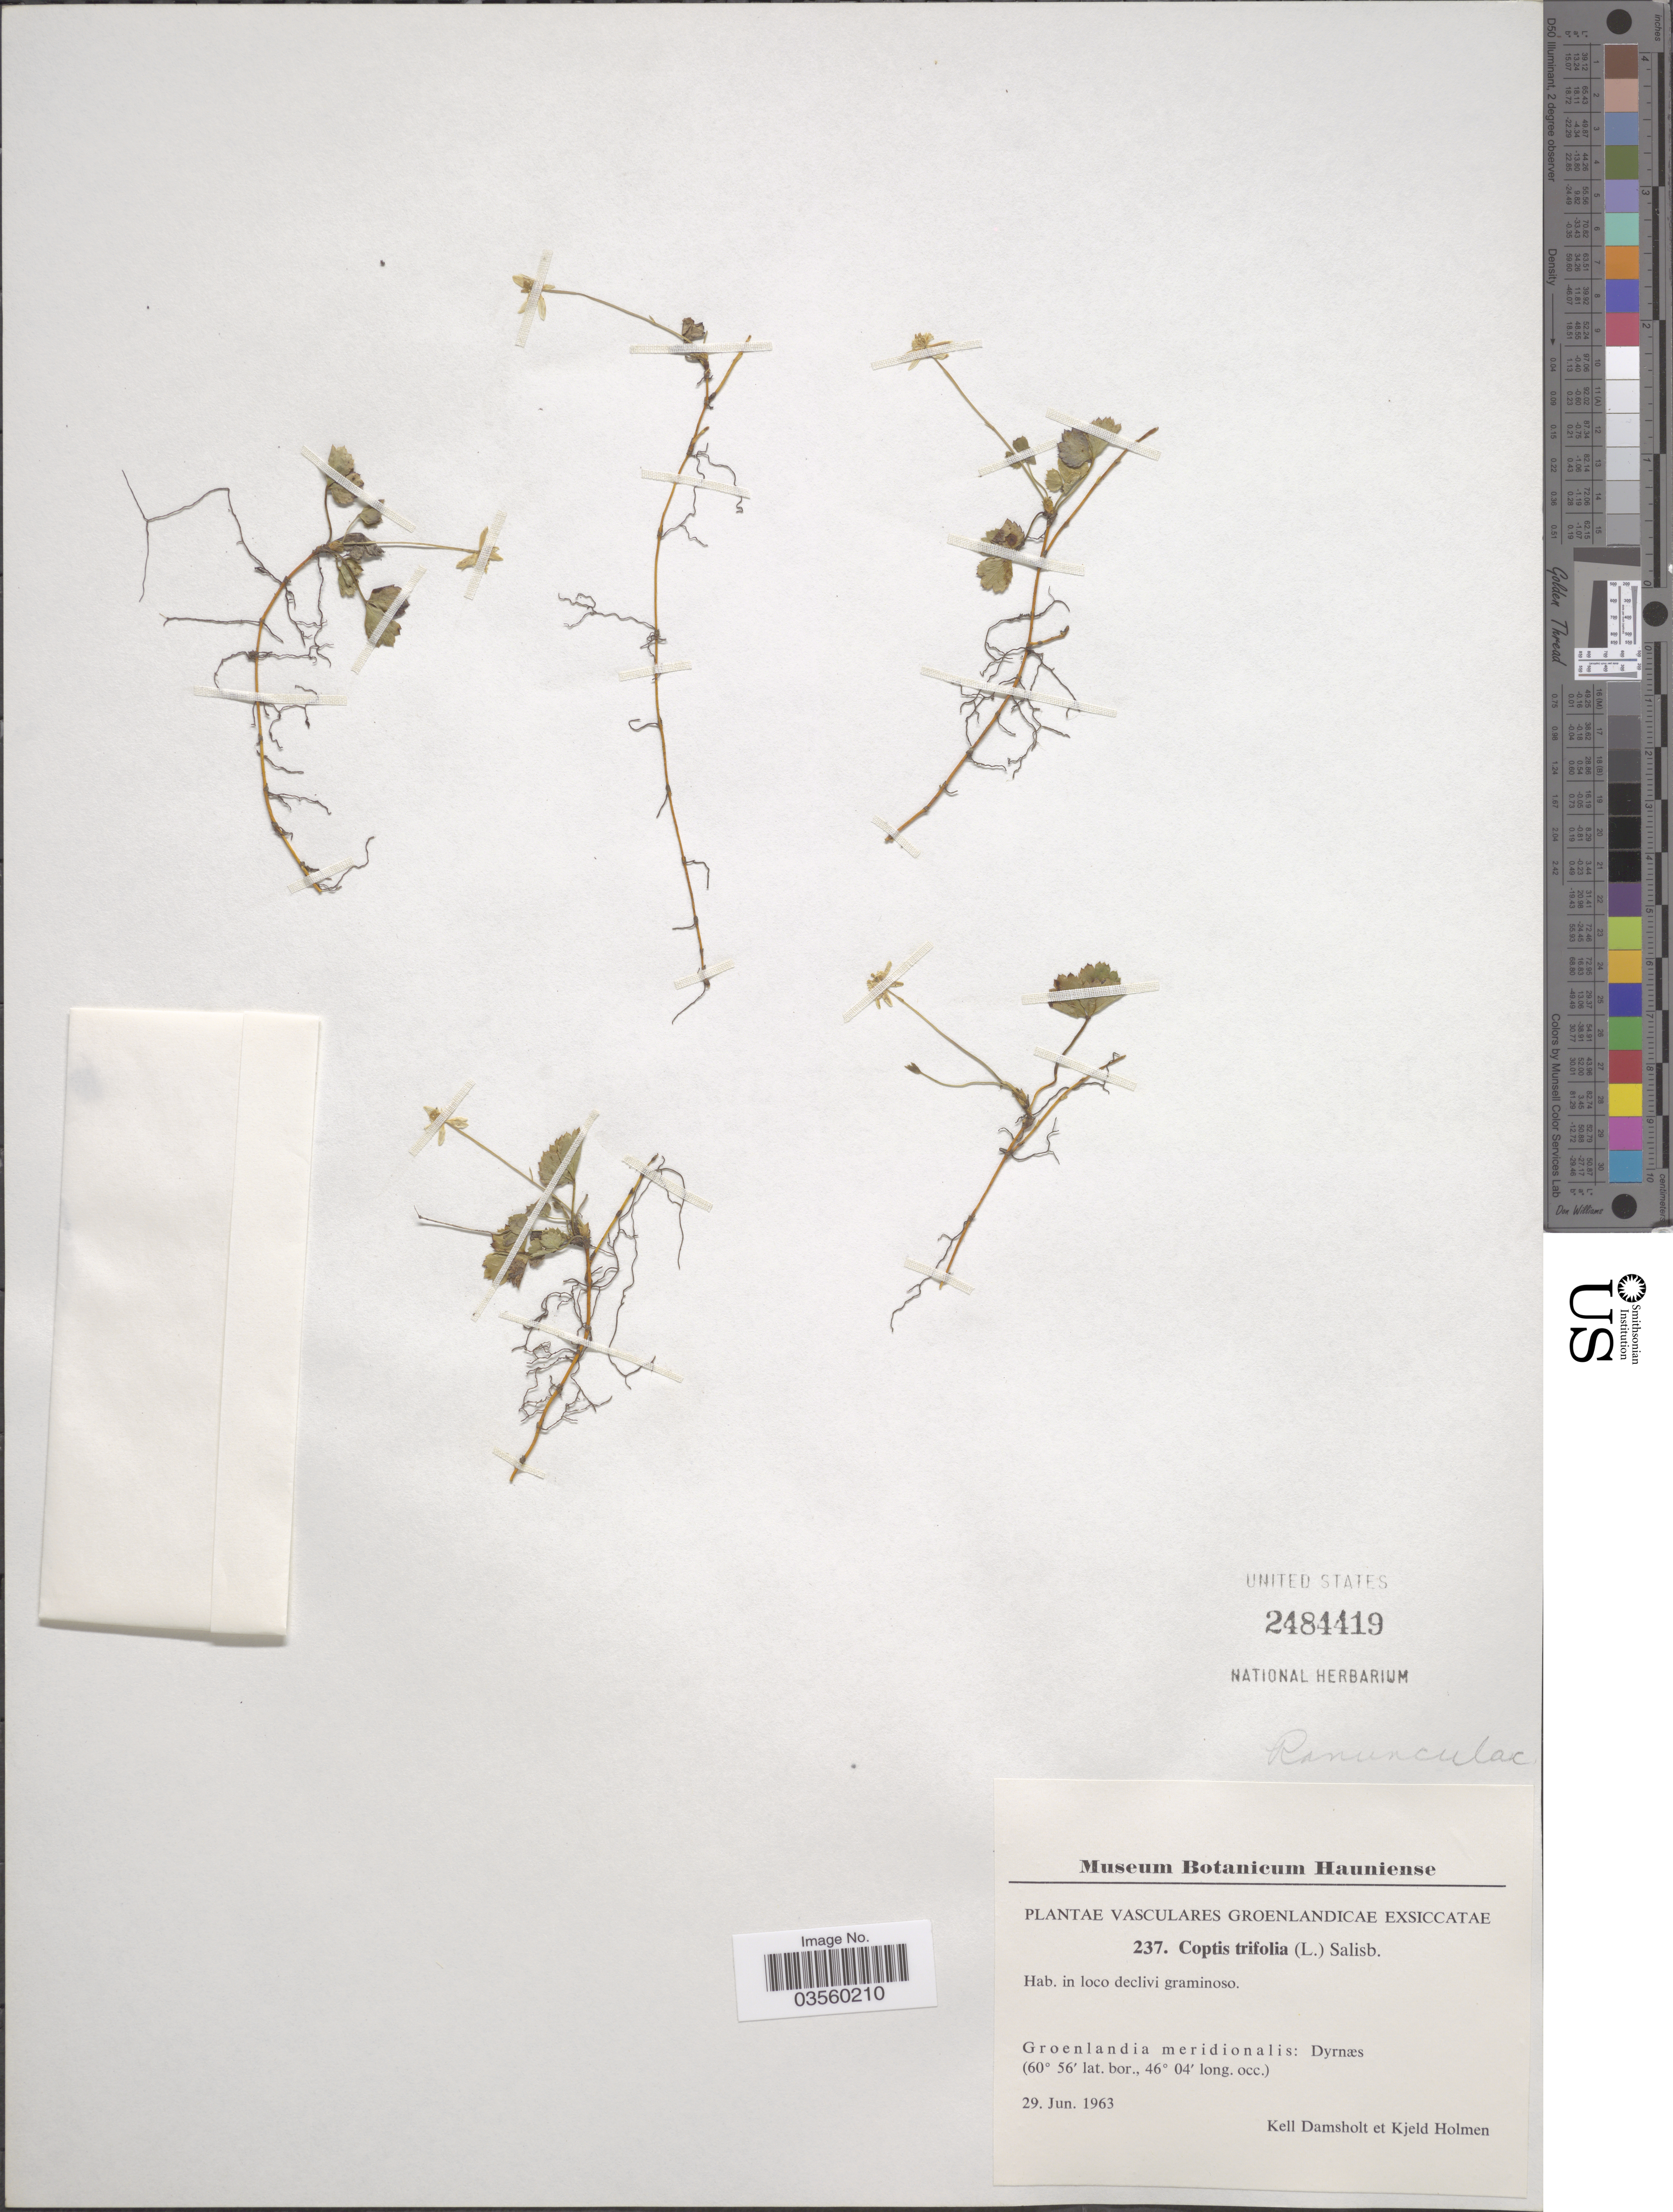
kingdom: Plantae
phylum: Tracheophyta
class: Magnoliopsida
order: Ranunculales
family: Ranunculaceae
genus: Coptis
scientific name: Coptis trifolia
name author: (L.) Salisb.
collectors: K. Damsholt & K. A. Holmen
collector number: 237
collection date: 1963-06-29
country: Greenland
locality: Groenlandia meridionalis: Dyrnæs.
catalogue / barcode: US 2484419